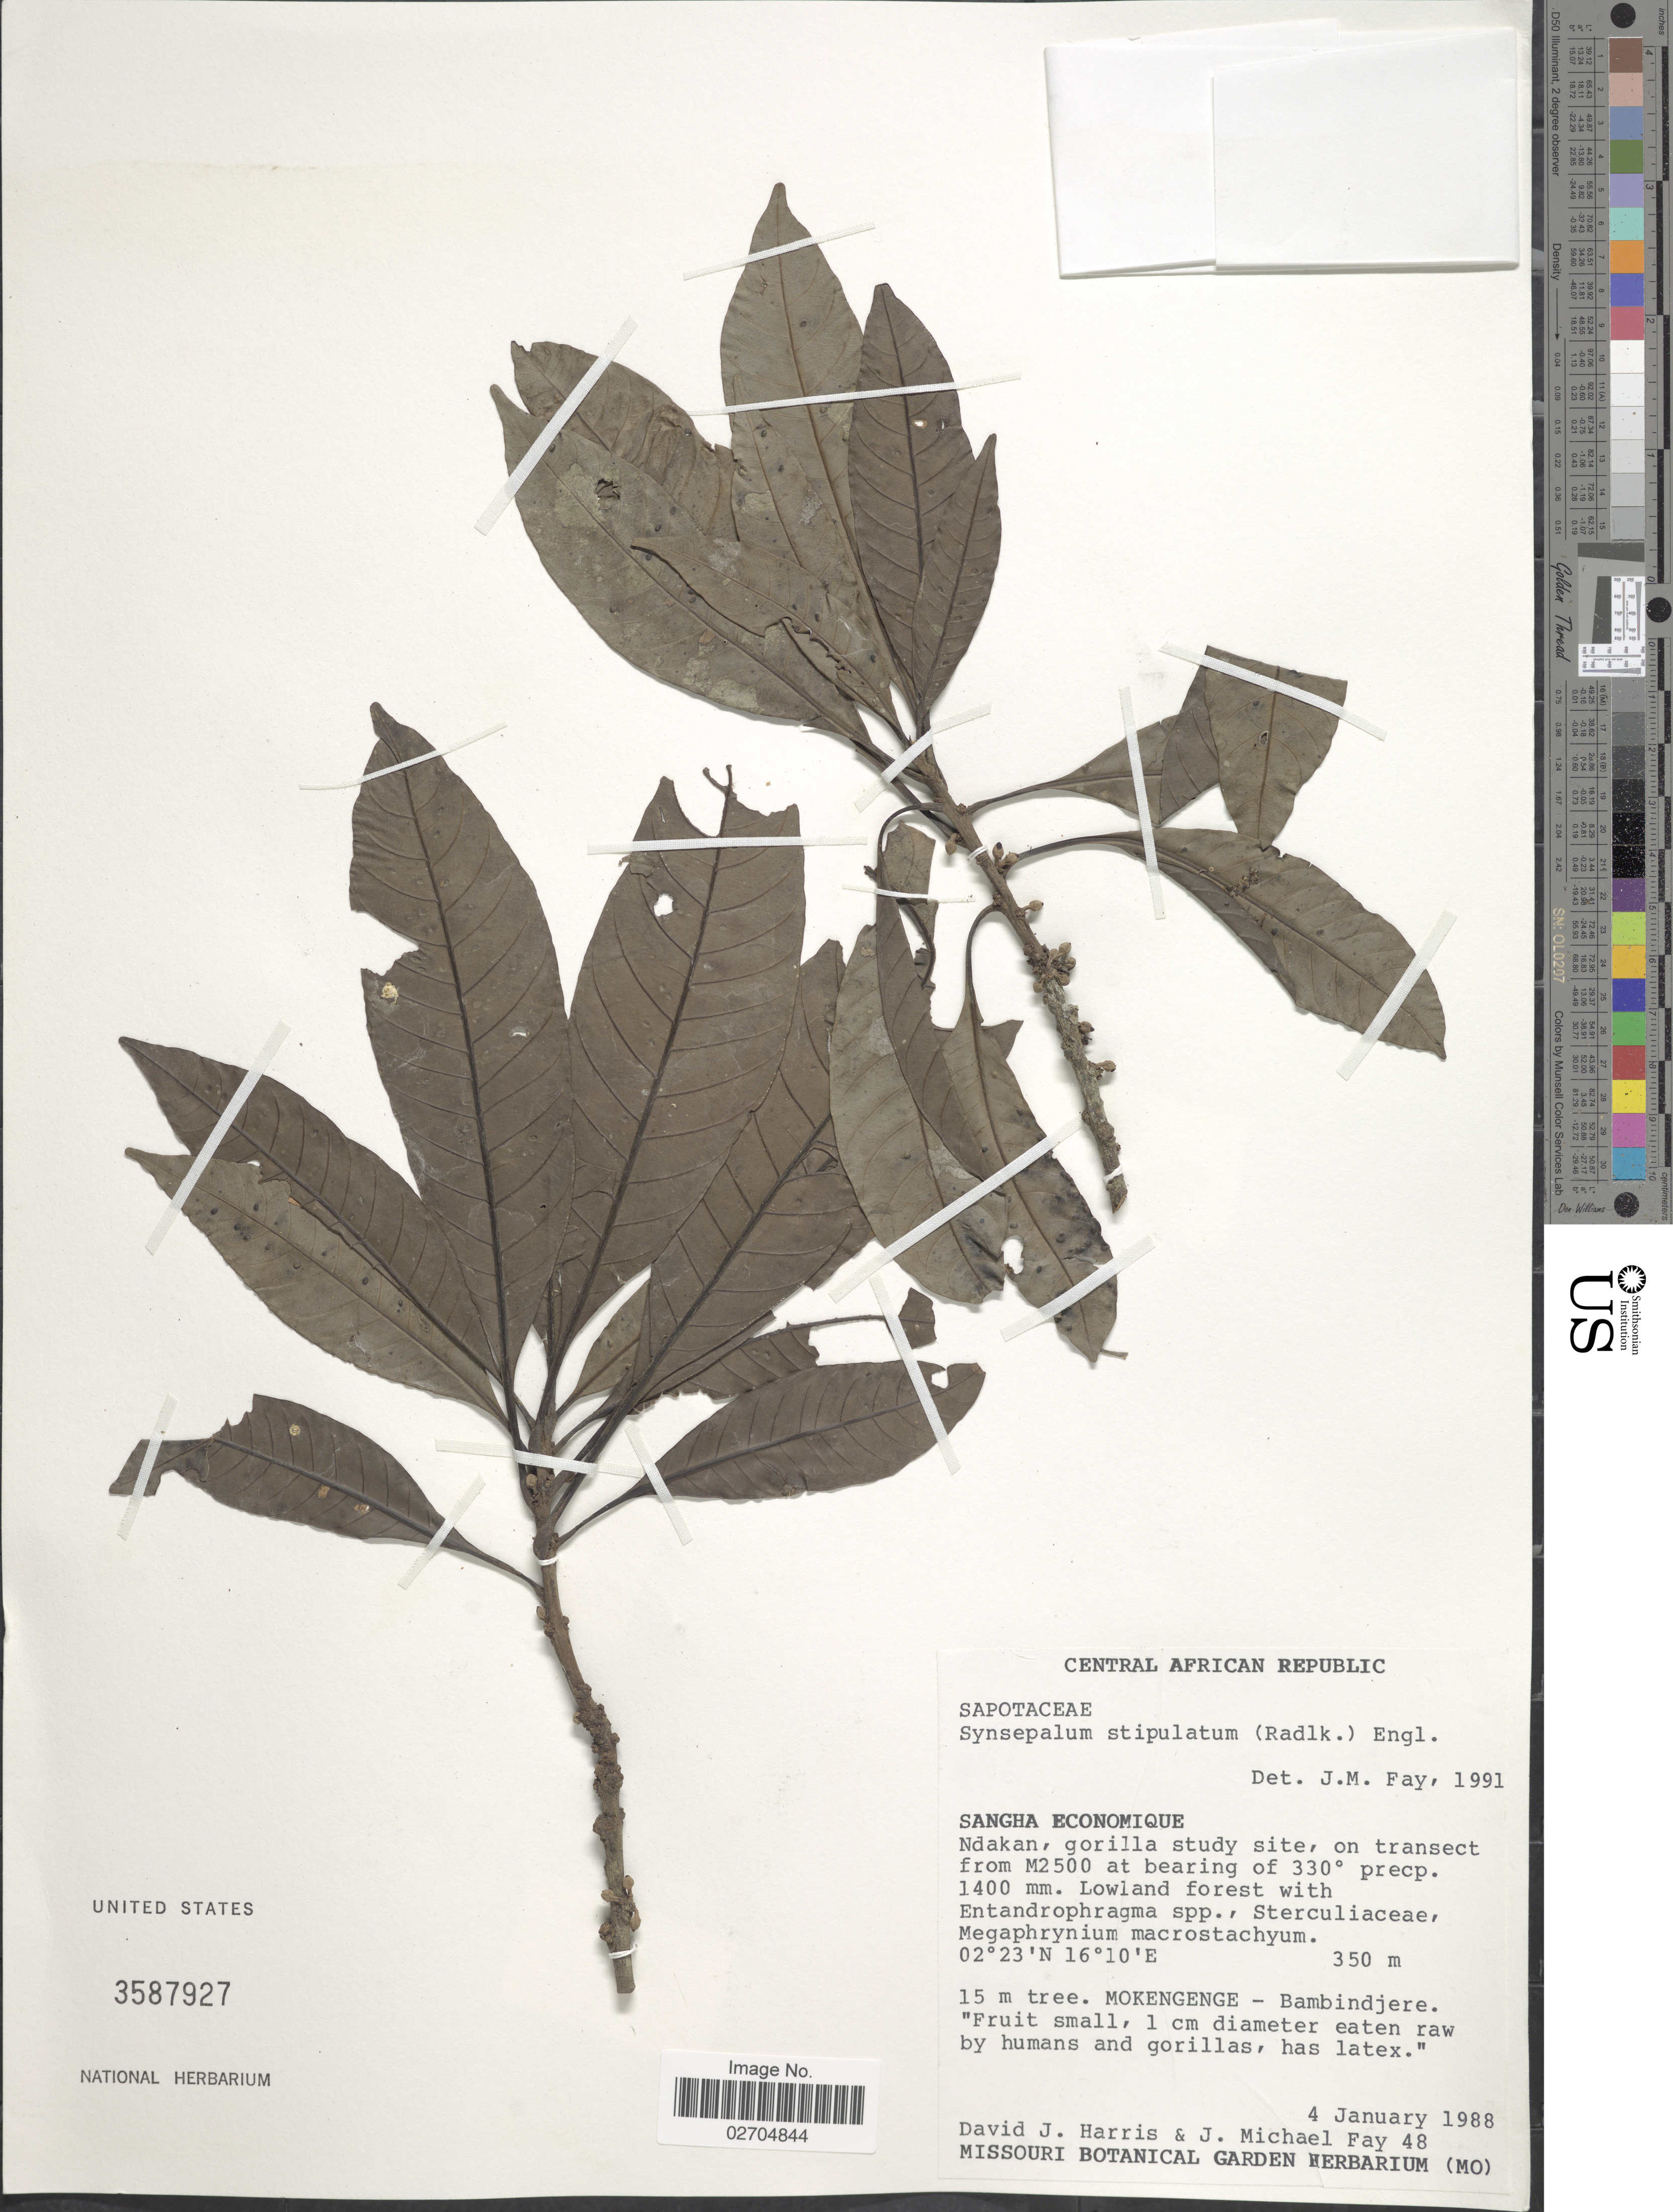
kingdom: Plantae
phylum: Tracheophyta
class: Magnoliopsida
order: Ericales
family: Sapotaceae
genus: Synsepalum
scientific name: Synsepalum stipulatum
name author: (Radlk.) Engl.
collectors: D. J. Harris & J. M. Fay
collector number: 48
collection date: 1988-01-04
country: Central African Republic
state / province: Sangha-Mbaere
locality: Sangha Economique. Ndakan, gorilla study site, on transect from M2500.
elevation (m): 350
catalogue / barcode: US 3587927